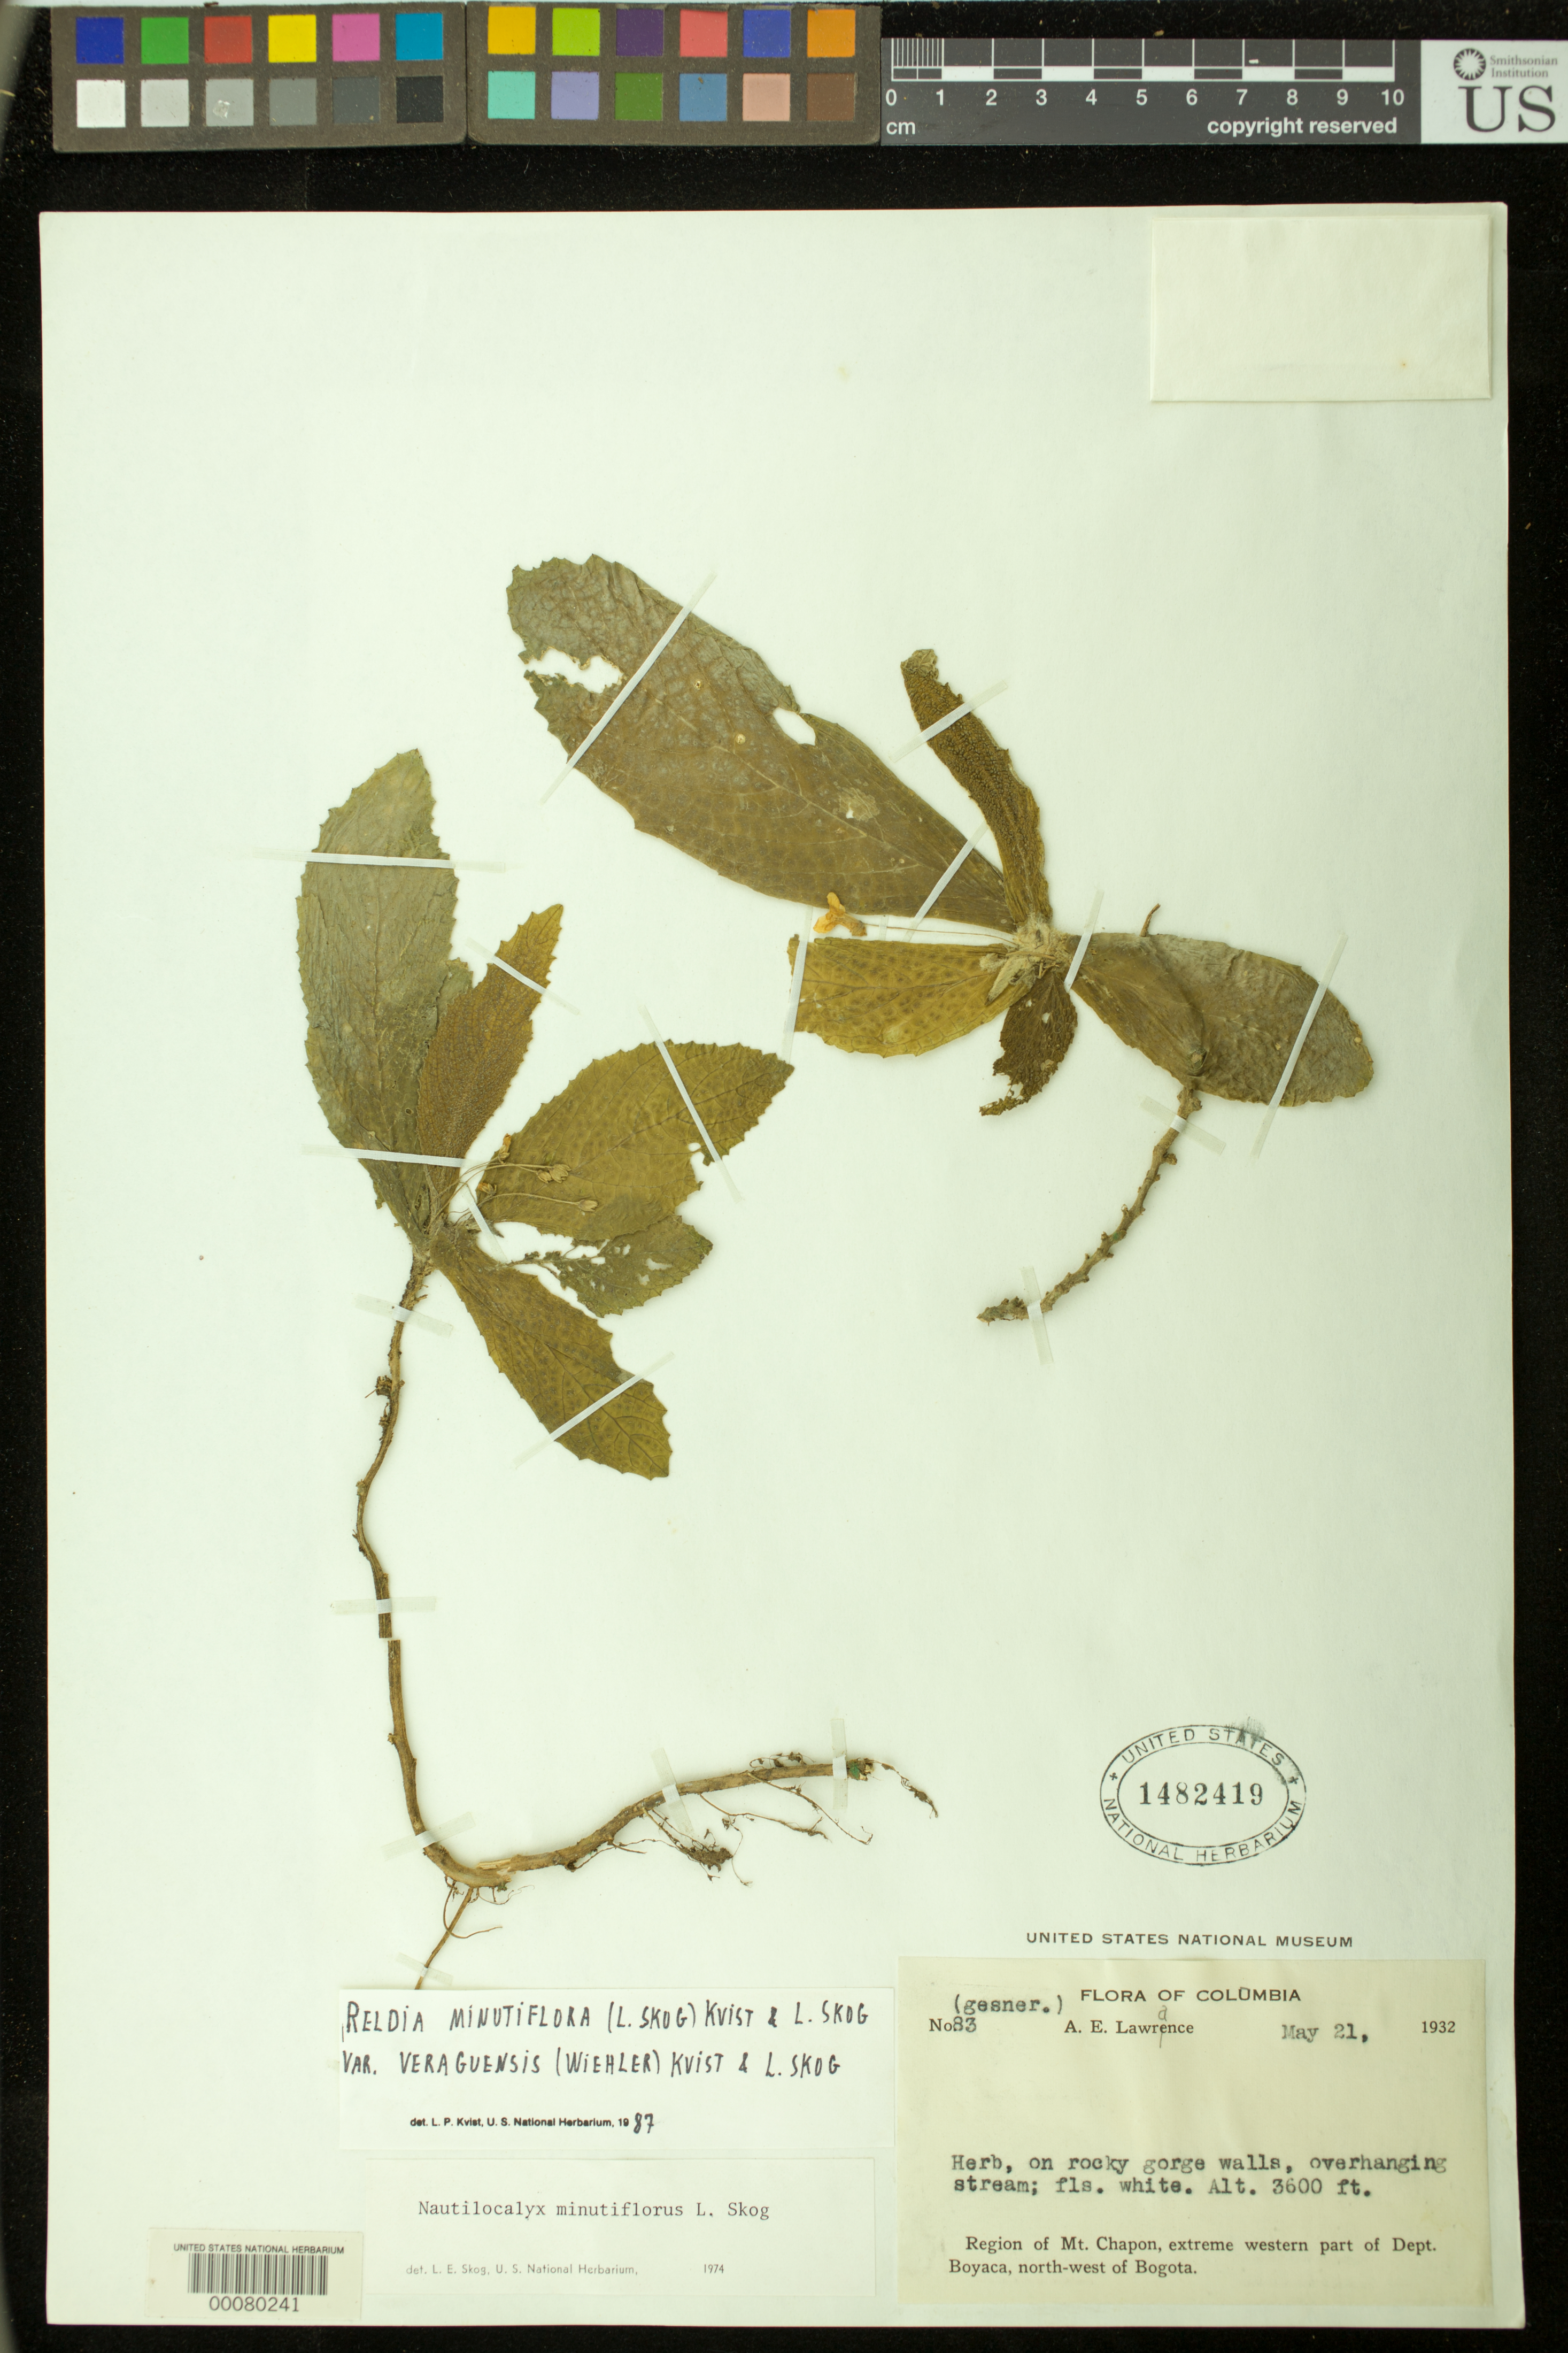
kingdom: Plantae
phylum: Tracheophyta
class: Magnoliopsida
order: Lamiales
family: Gesneriaceae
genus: Reldia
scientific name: Reldia minutiflora var. veraguensis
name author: (Wiehler) L.P. Kvist & L.E. Skog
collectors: A. Lawrance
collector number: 83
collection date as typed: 21 May 1932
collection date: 1932-05-21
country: Colombia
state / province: Boyacá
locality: Region of Mt Chapon, extreme western part of dept Boyaca, NW of Bogota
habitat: on rocky gorge walls, overhanging stream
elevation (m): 1097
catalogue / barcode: US 1482419